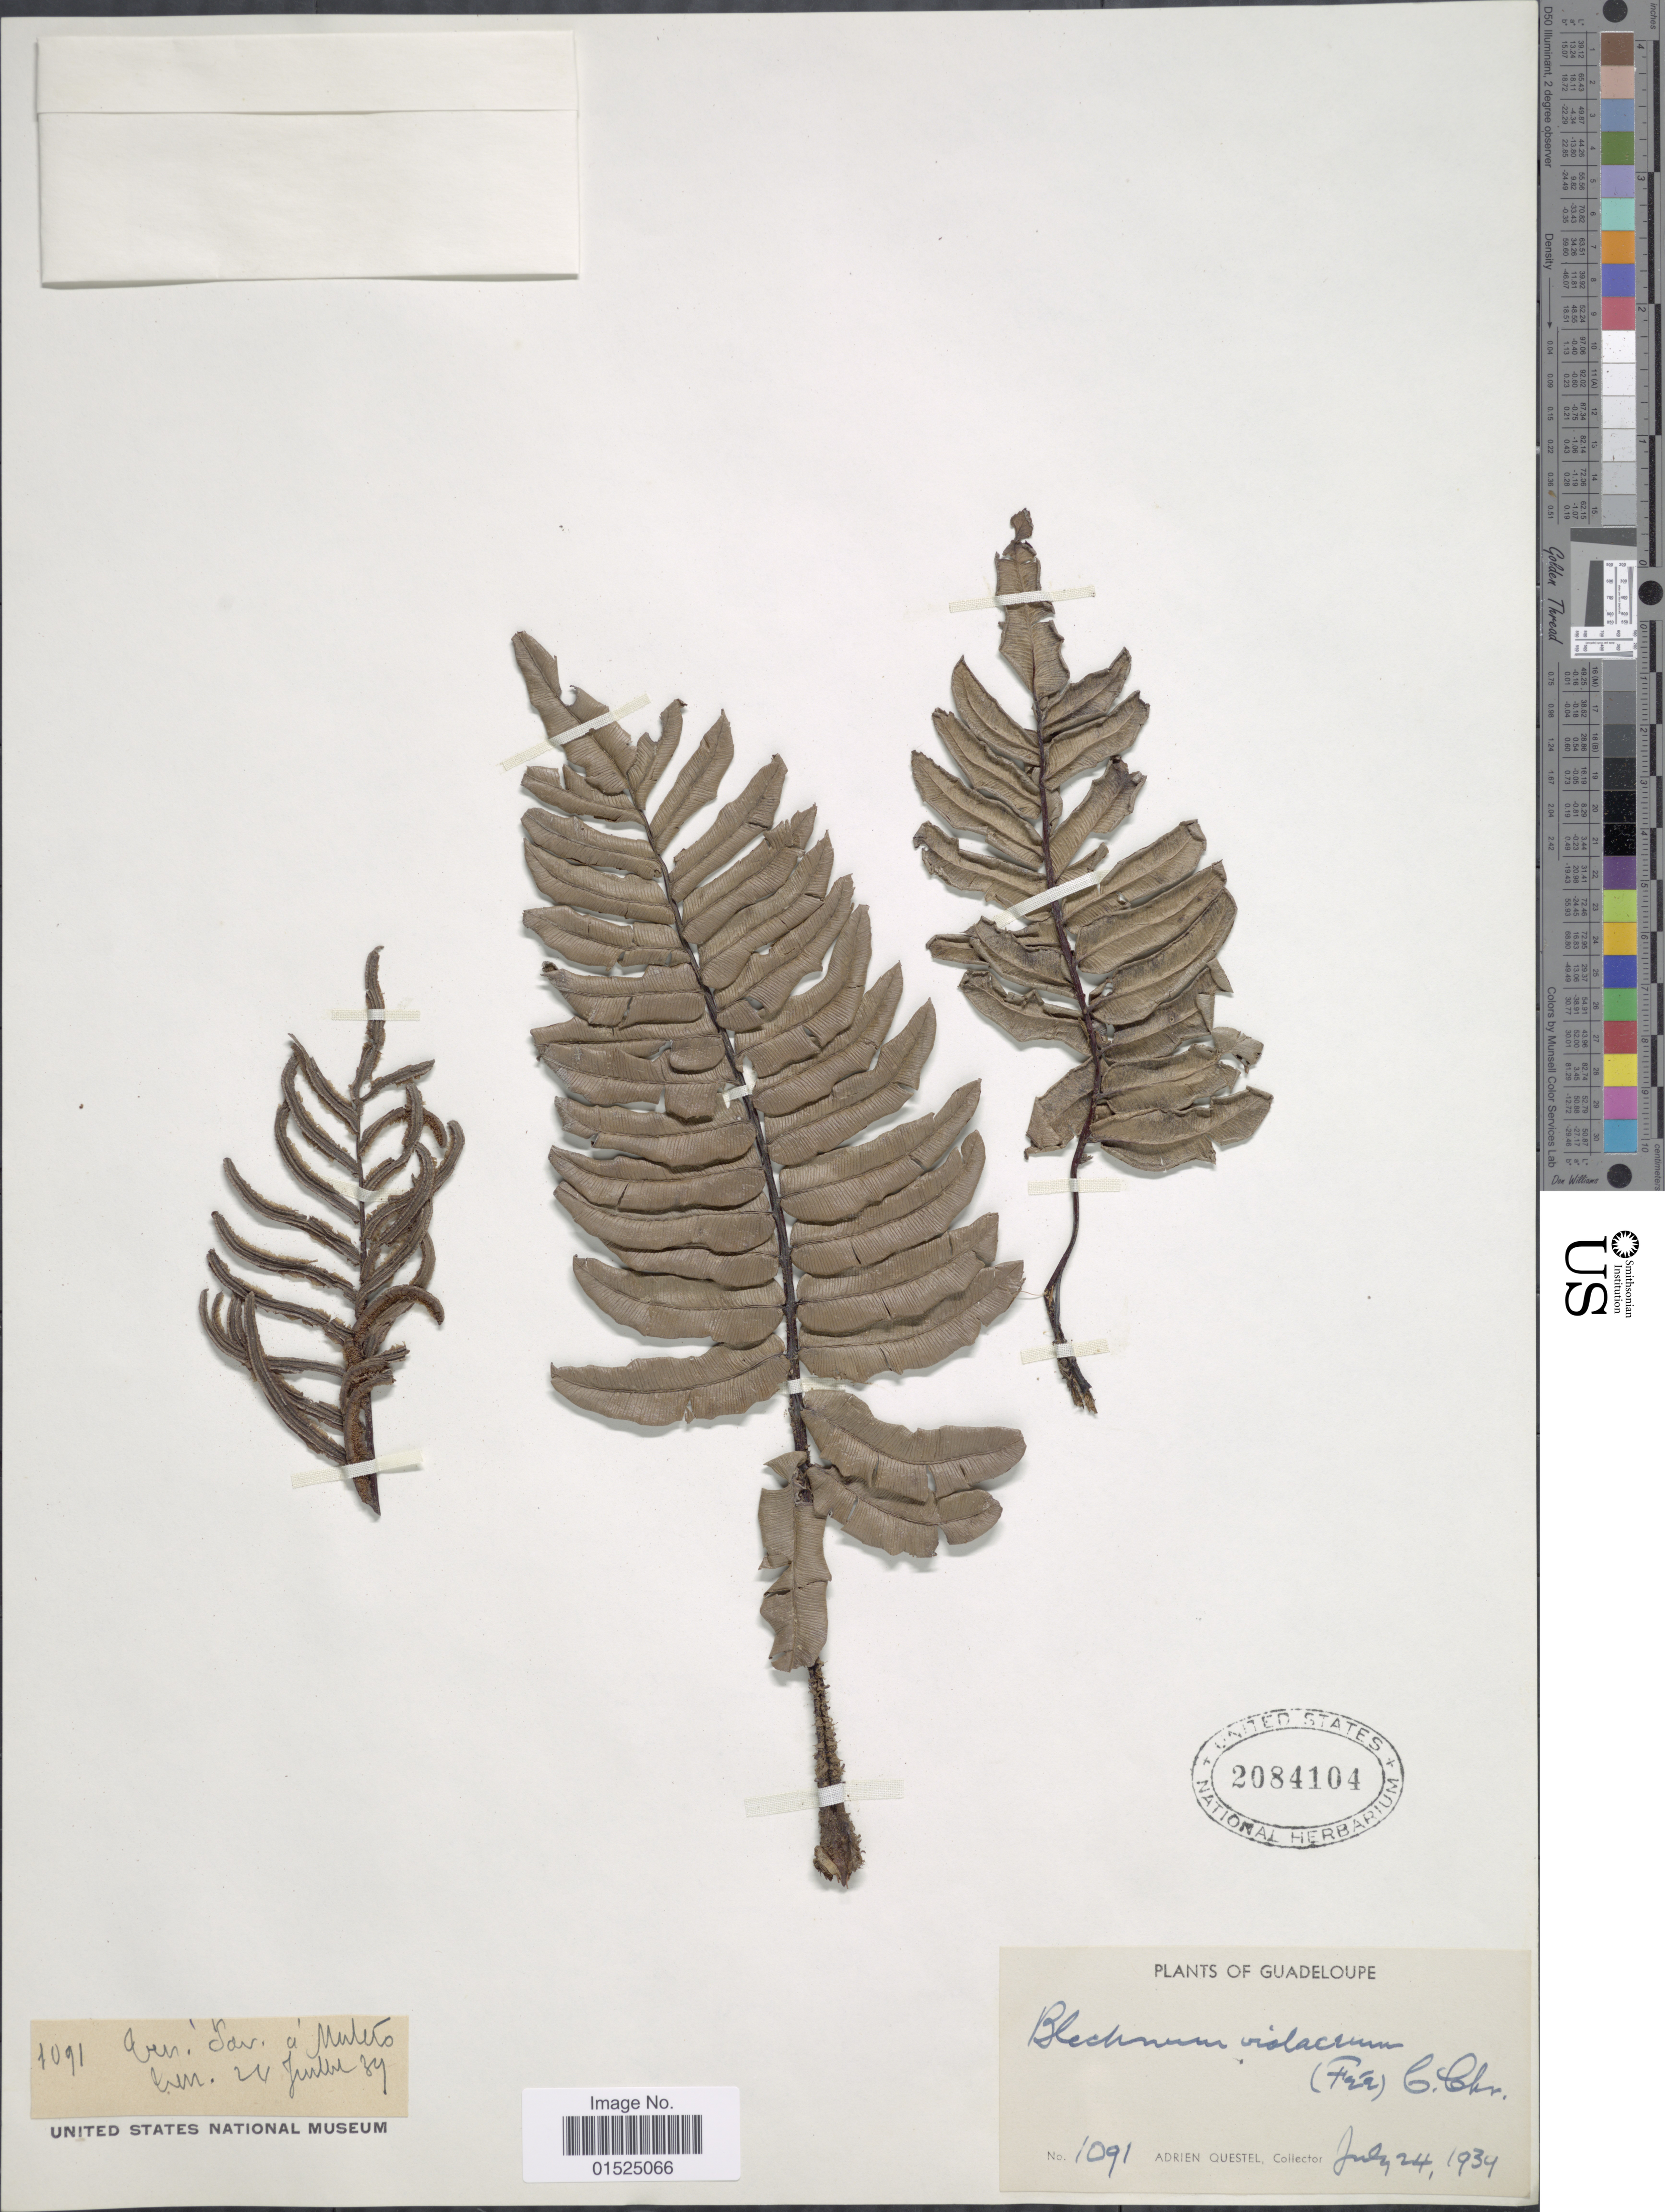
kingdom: Plantae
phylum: Tracheophyta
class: Polypodiopsida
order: Polypodiales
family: Blechnaceae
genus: Blechnum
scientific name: Blechnum violaceum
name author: (Fée) C. Chr.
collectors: A. Questel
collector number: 1091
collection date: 1934-07-24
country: Guadeloupe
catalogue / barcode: US 2084104